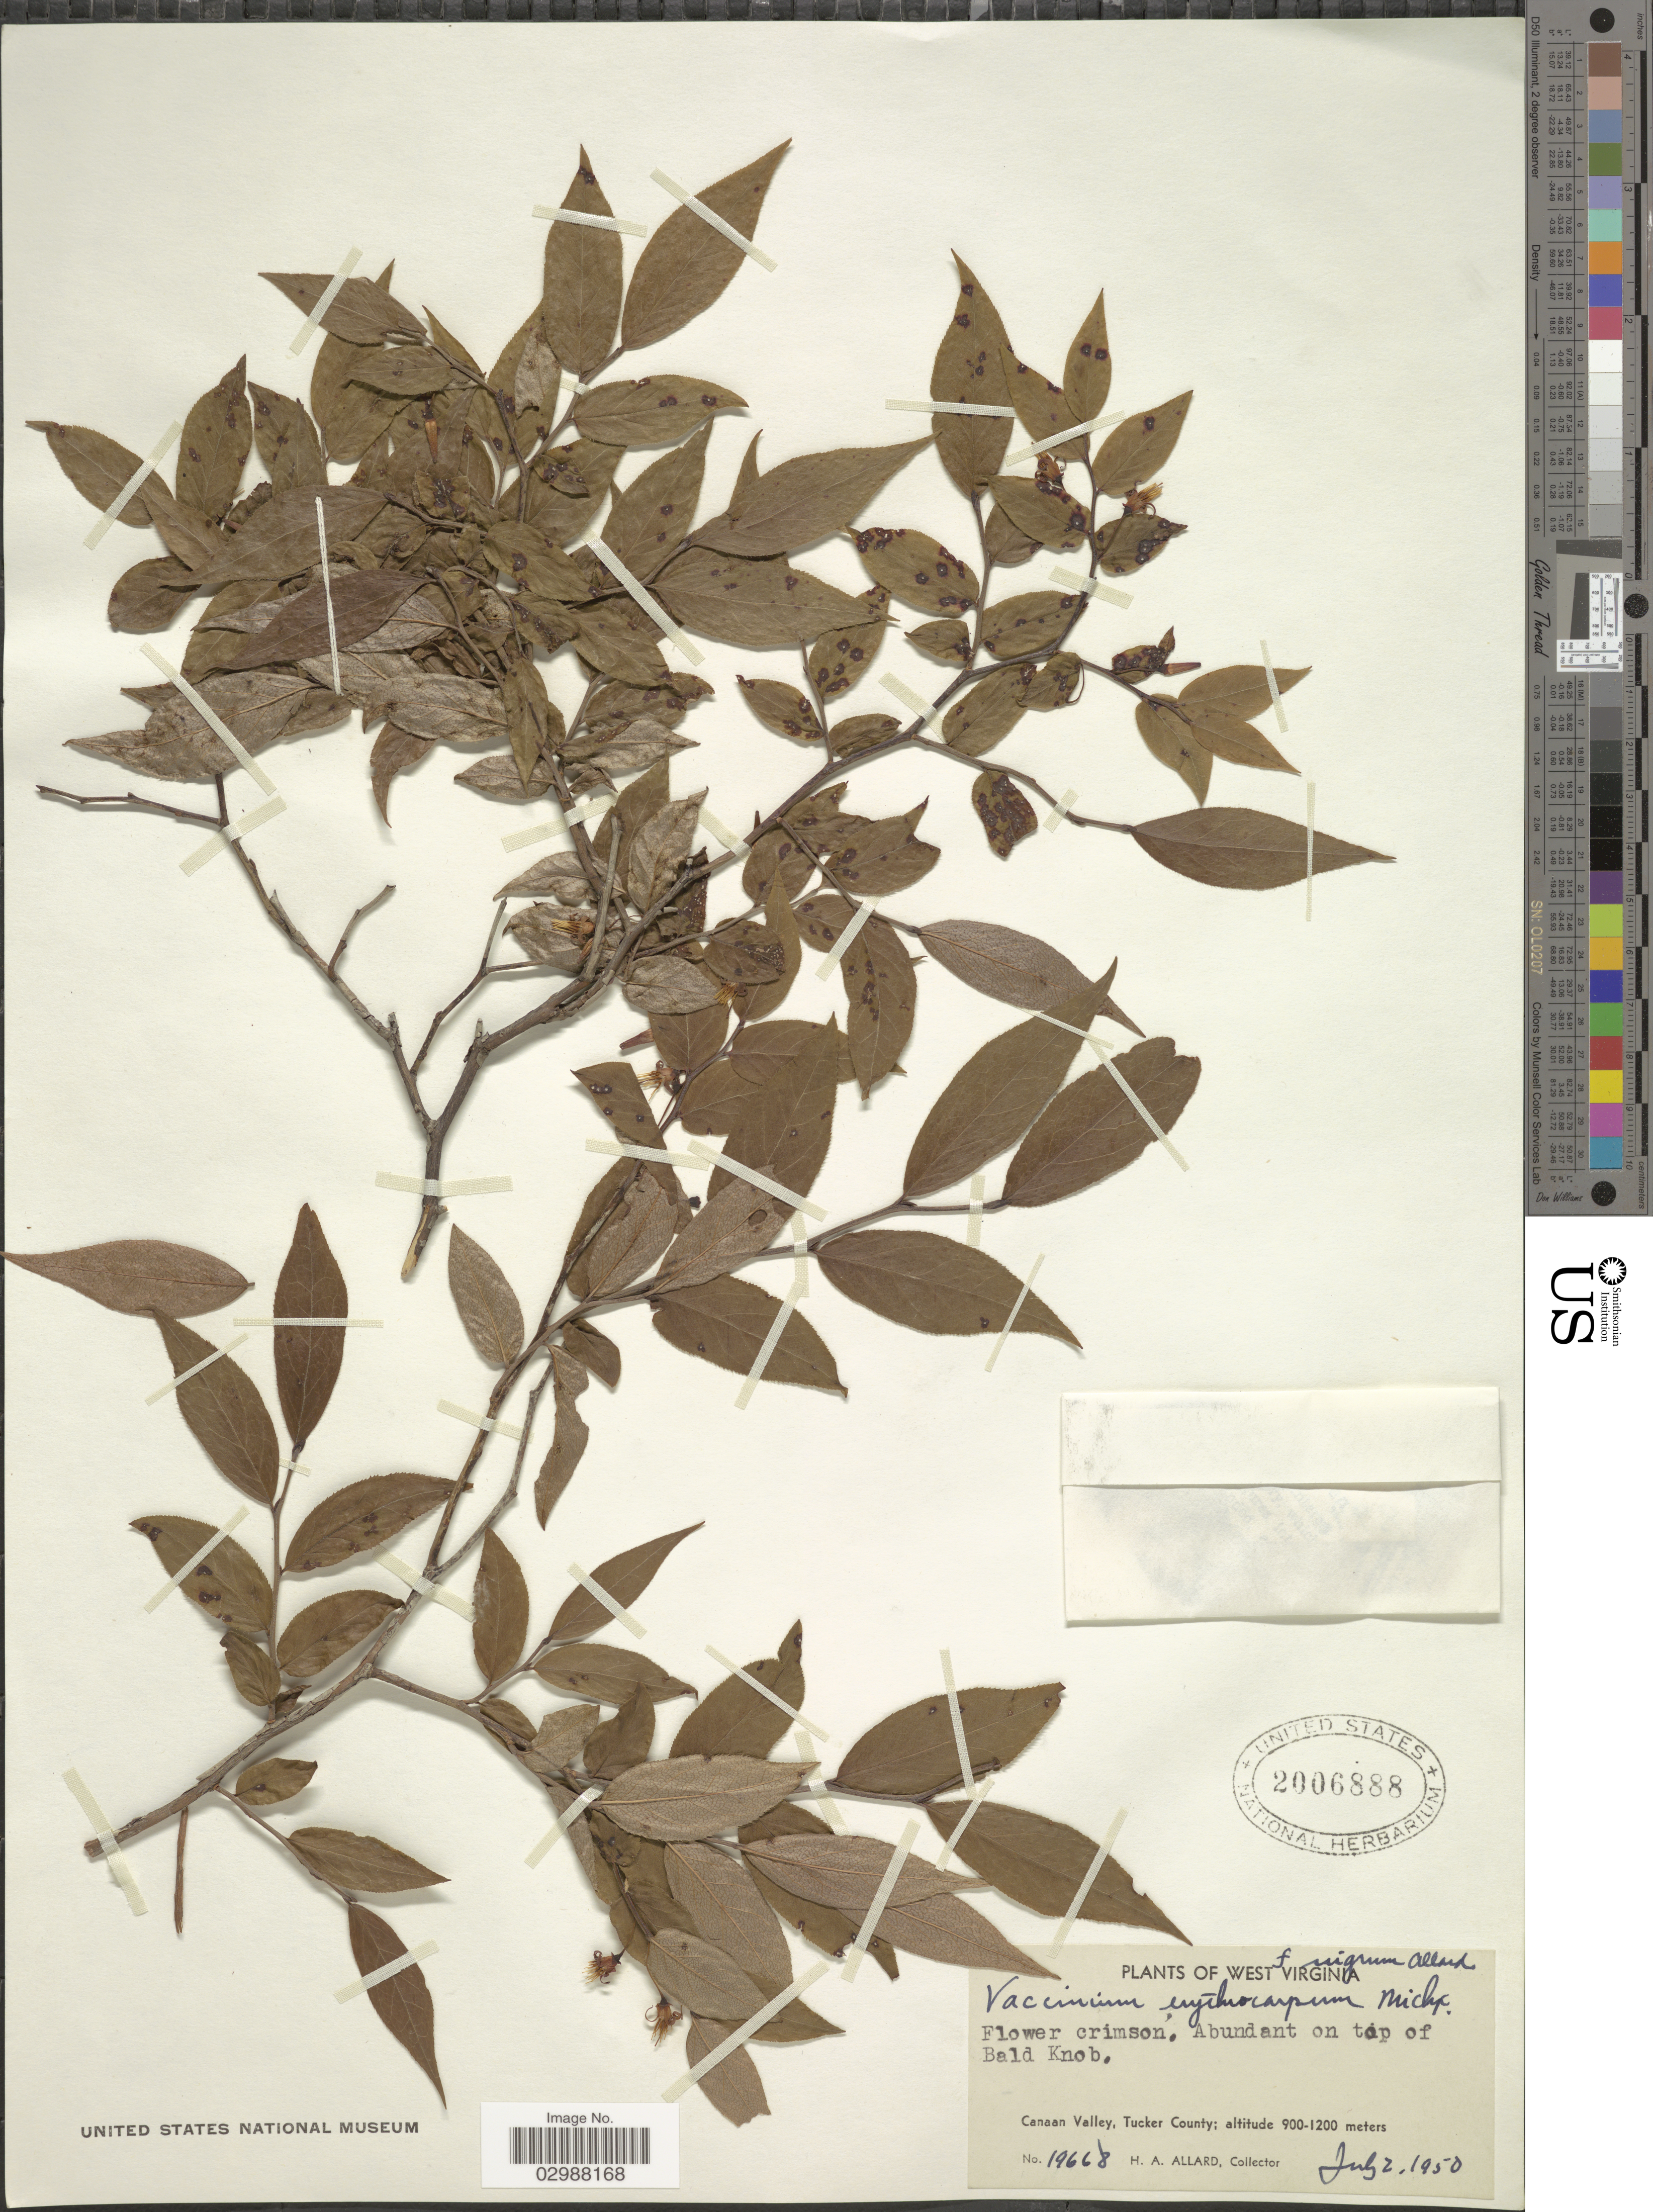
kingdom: Plantae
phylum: Tracheophyta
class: Magnoliopsida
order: Ericales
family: Ericaceae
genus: Vaccinium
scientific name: Vaccinium erythrocarpum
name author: Michx.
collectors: H. A. Allard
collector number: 19668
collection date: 1950-07-02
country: United States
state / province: West Virginia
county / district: Tucker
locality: Abundant on top of Bald Knob. Canaan Valley, Tucker County.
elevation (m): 900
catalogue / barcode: US 2006888